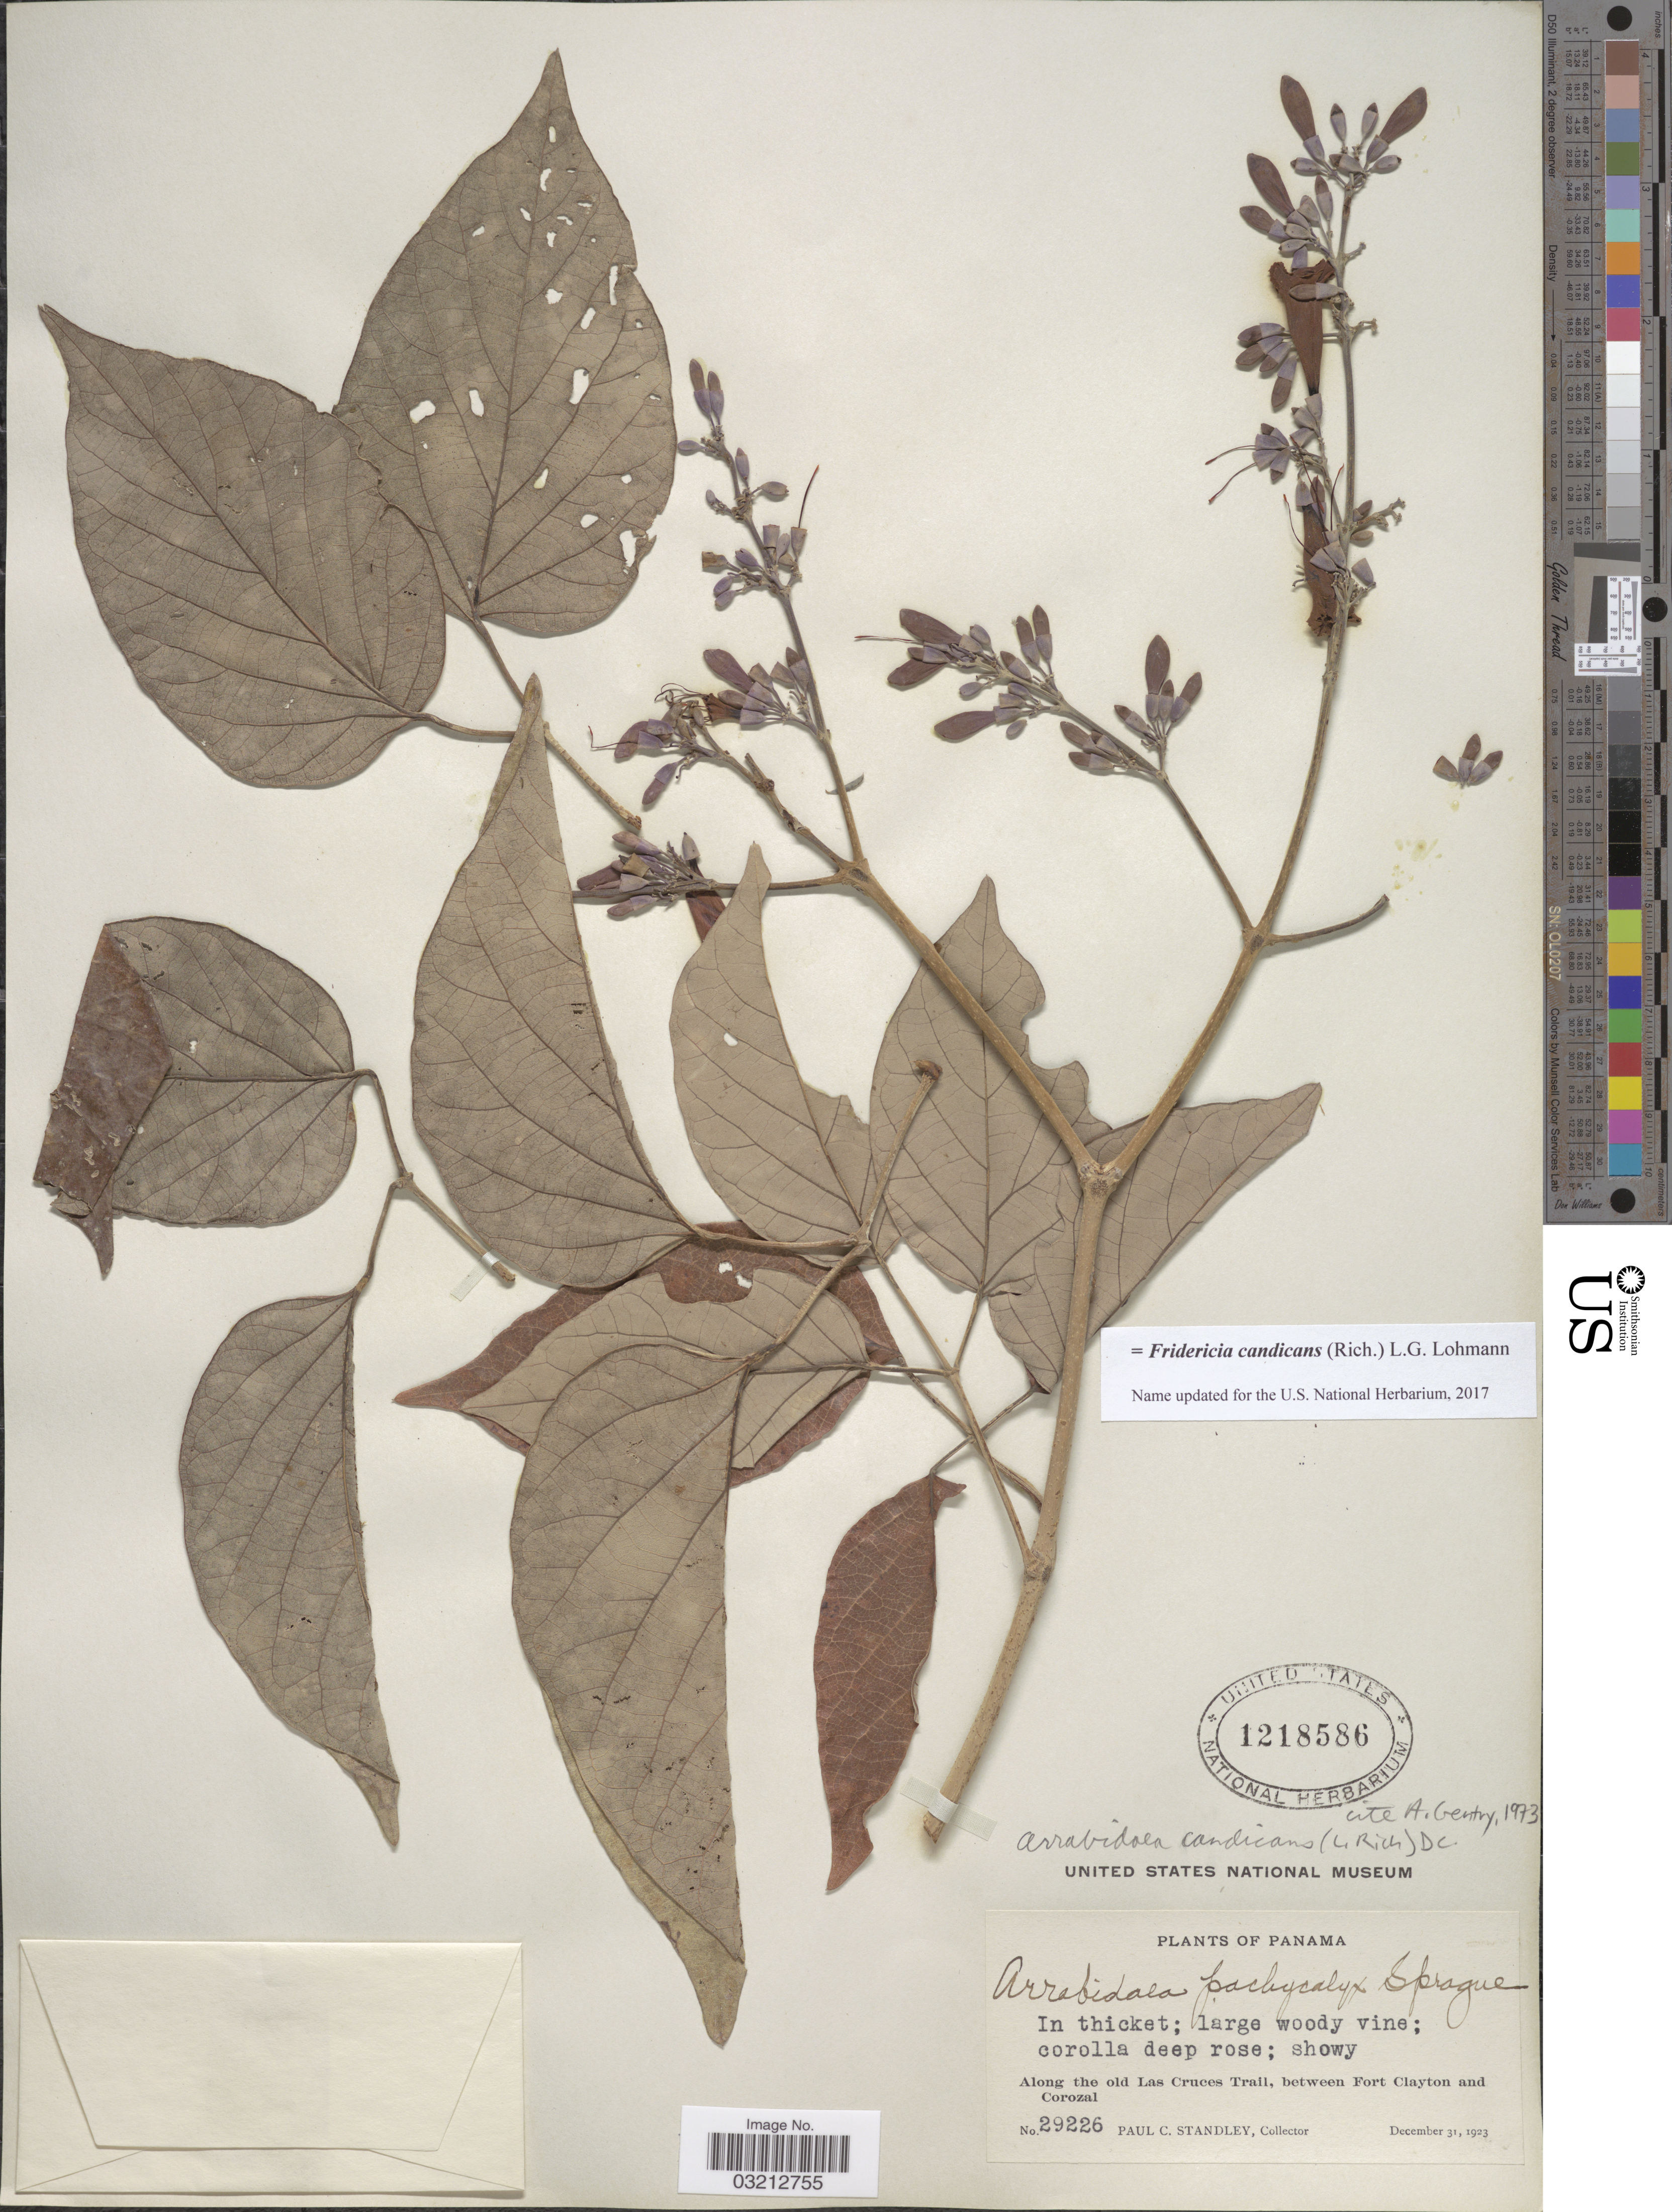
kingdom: Plantae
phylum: Tracheophyta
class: Magnoliopsida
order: Lamiales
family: Bignoniaceae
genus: Fridericia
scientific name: Fridericia candicans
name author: (Rich.) L.G. Lohmann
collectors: P. C. Standley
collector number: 29226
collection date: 1923-12-31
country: Panama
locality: Along the old Las Cruces Trail, between Fort Clayton and Corozal.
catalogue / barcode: US 1218586